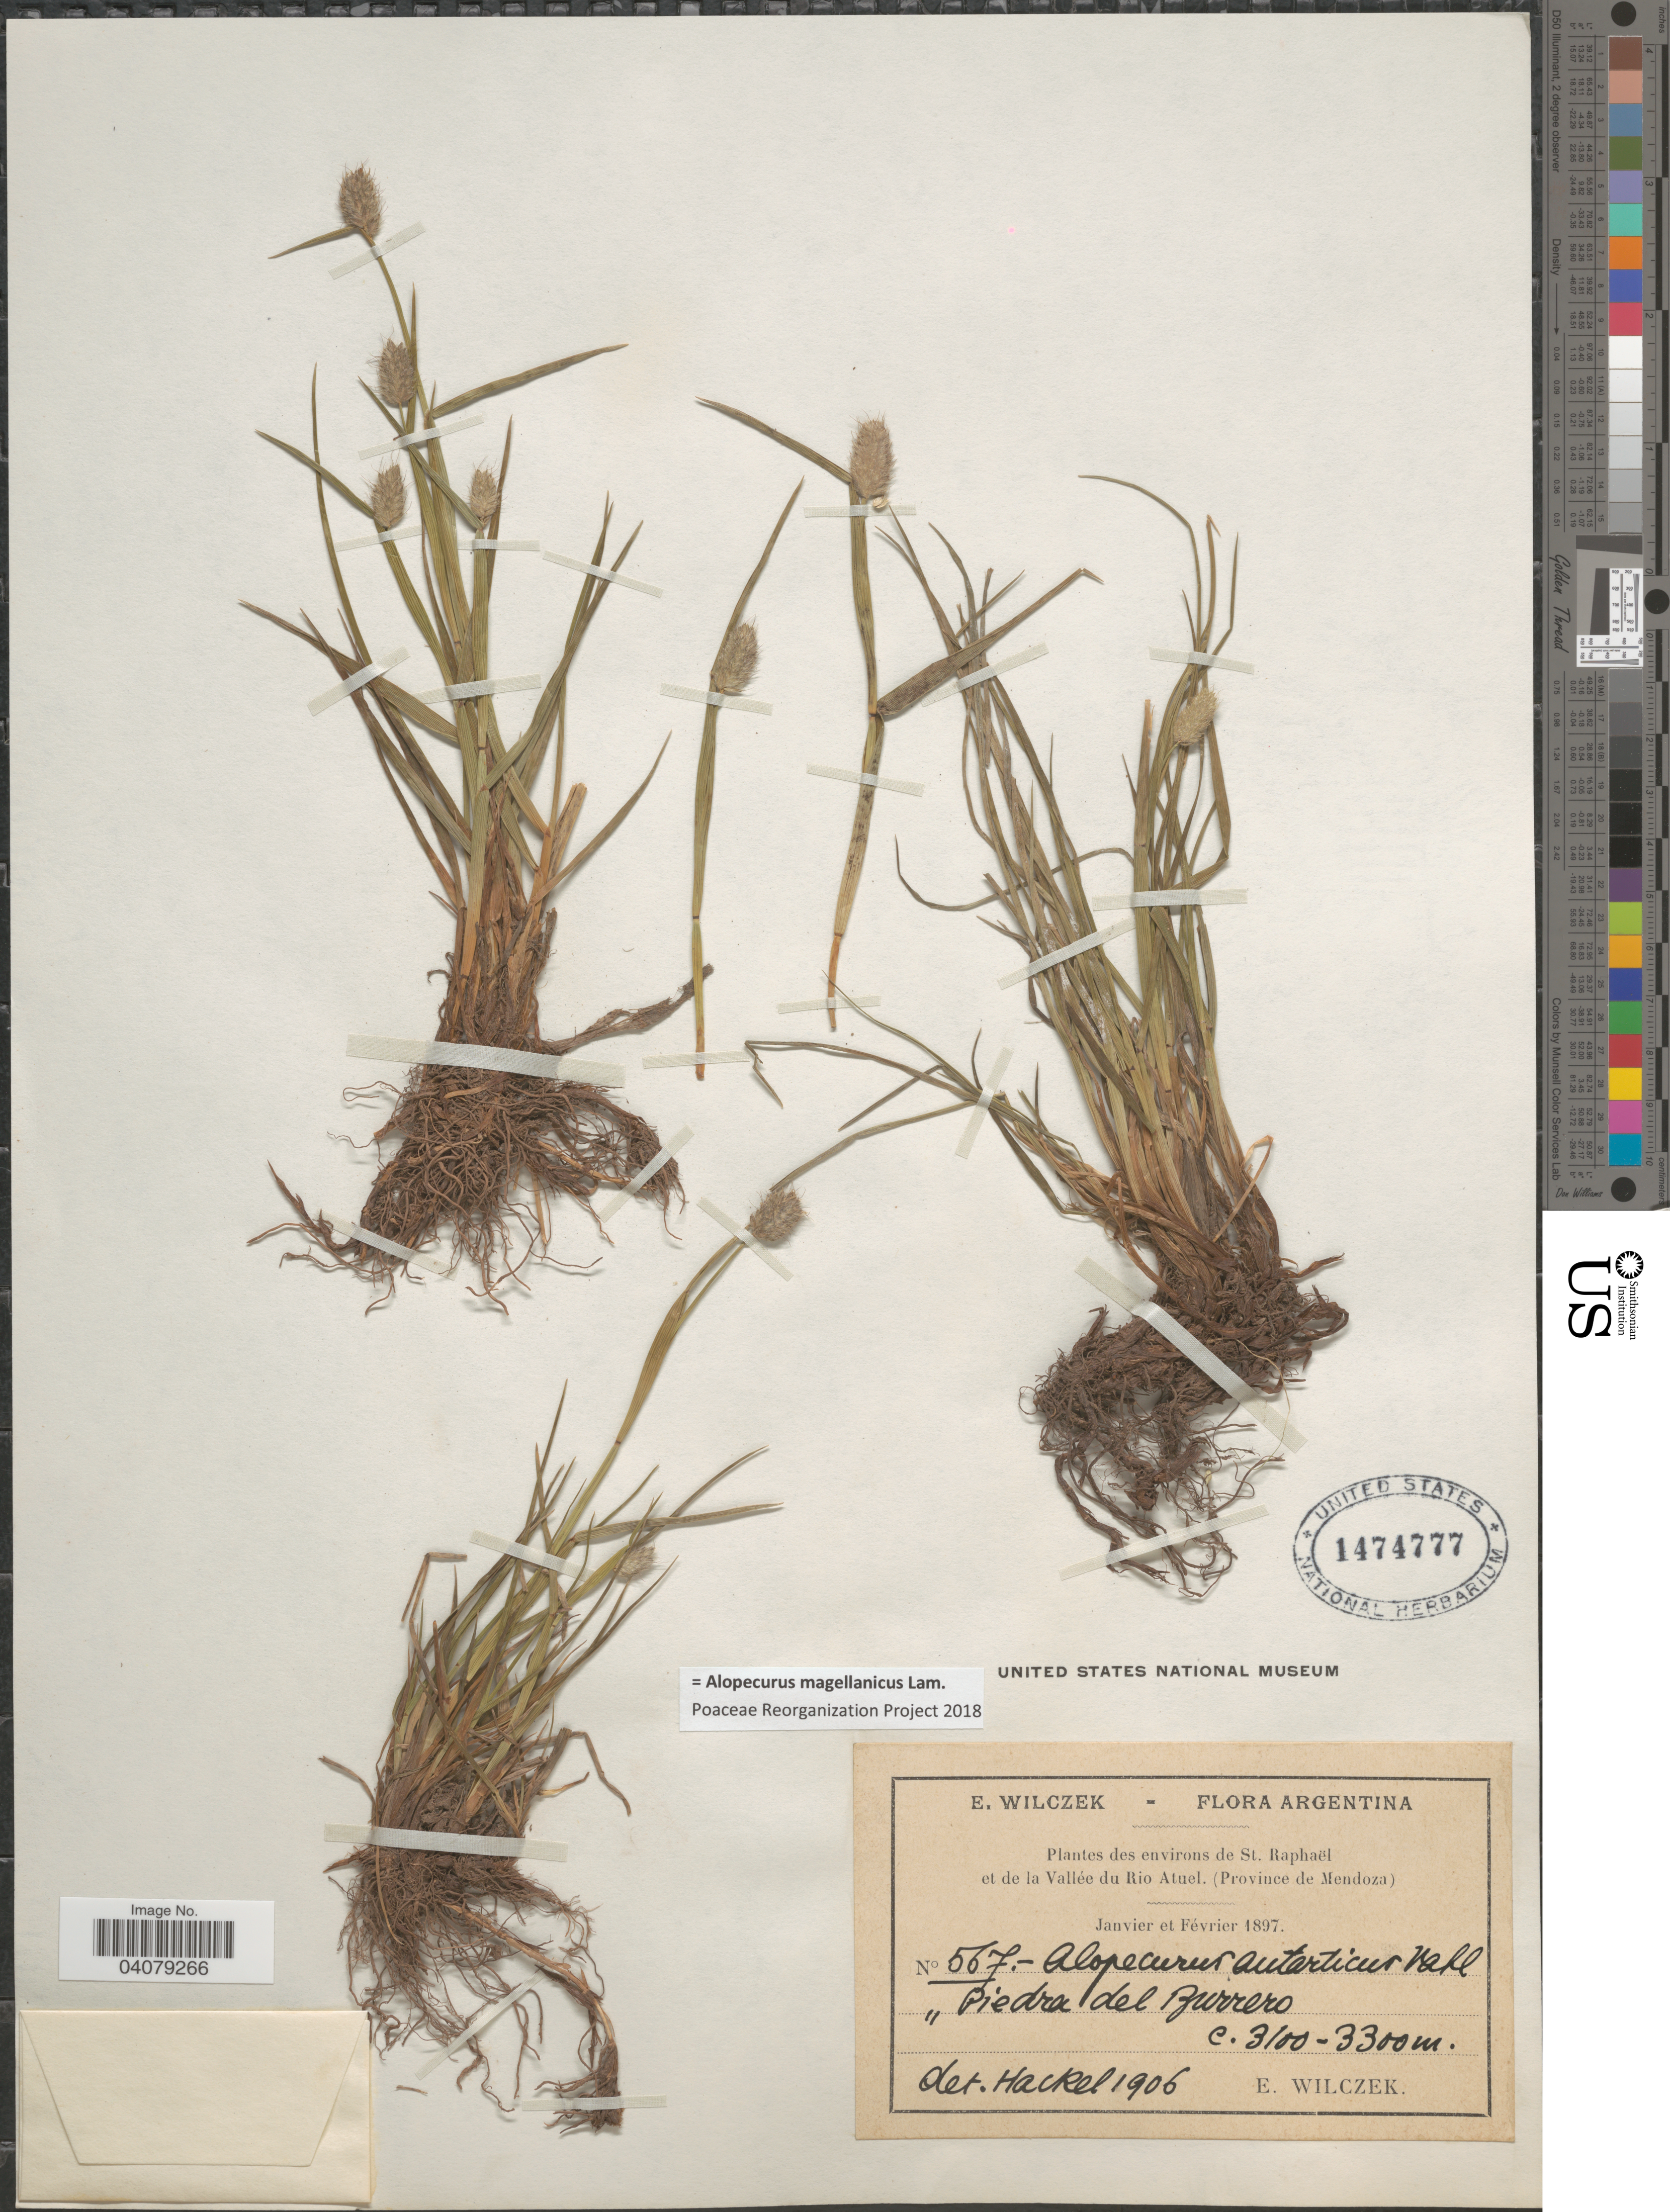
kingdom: Plantae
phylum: Tracheophyta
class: Liliopsida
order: Poales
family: Poaceae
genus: Alopecurus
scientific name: Alopecurus magellanicus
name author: Lam.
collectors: E. Wilczek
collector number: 567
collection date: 1897-01/1897-02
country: Argentina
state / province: Mendoza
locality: Environs de St. Raphaël et de la Vallée du Rio Atuel. Piedra del Burrero.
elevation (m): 3100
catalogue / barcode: US 1474777